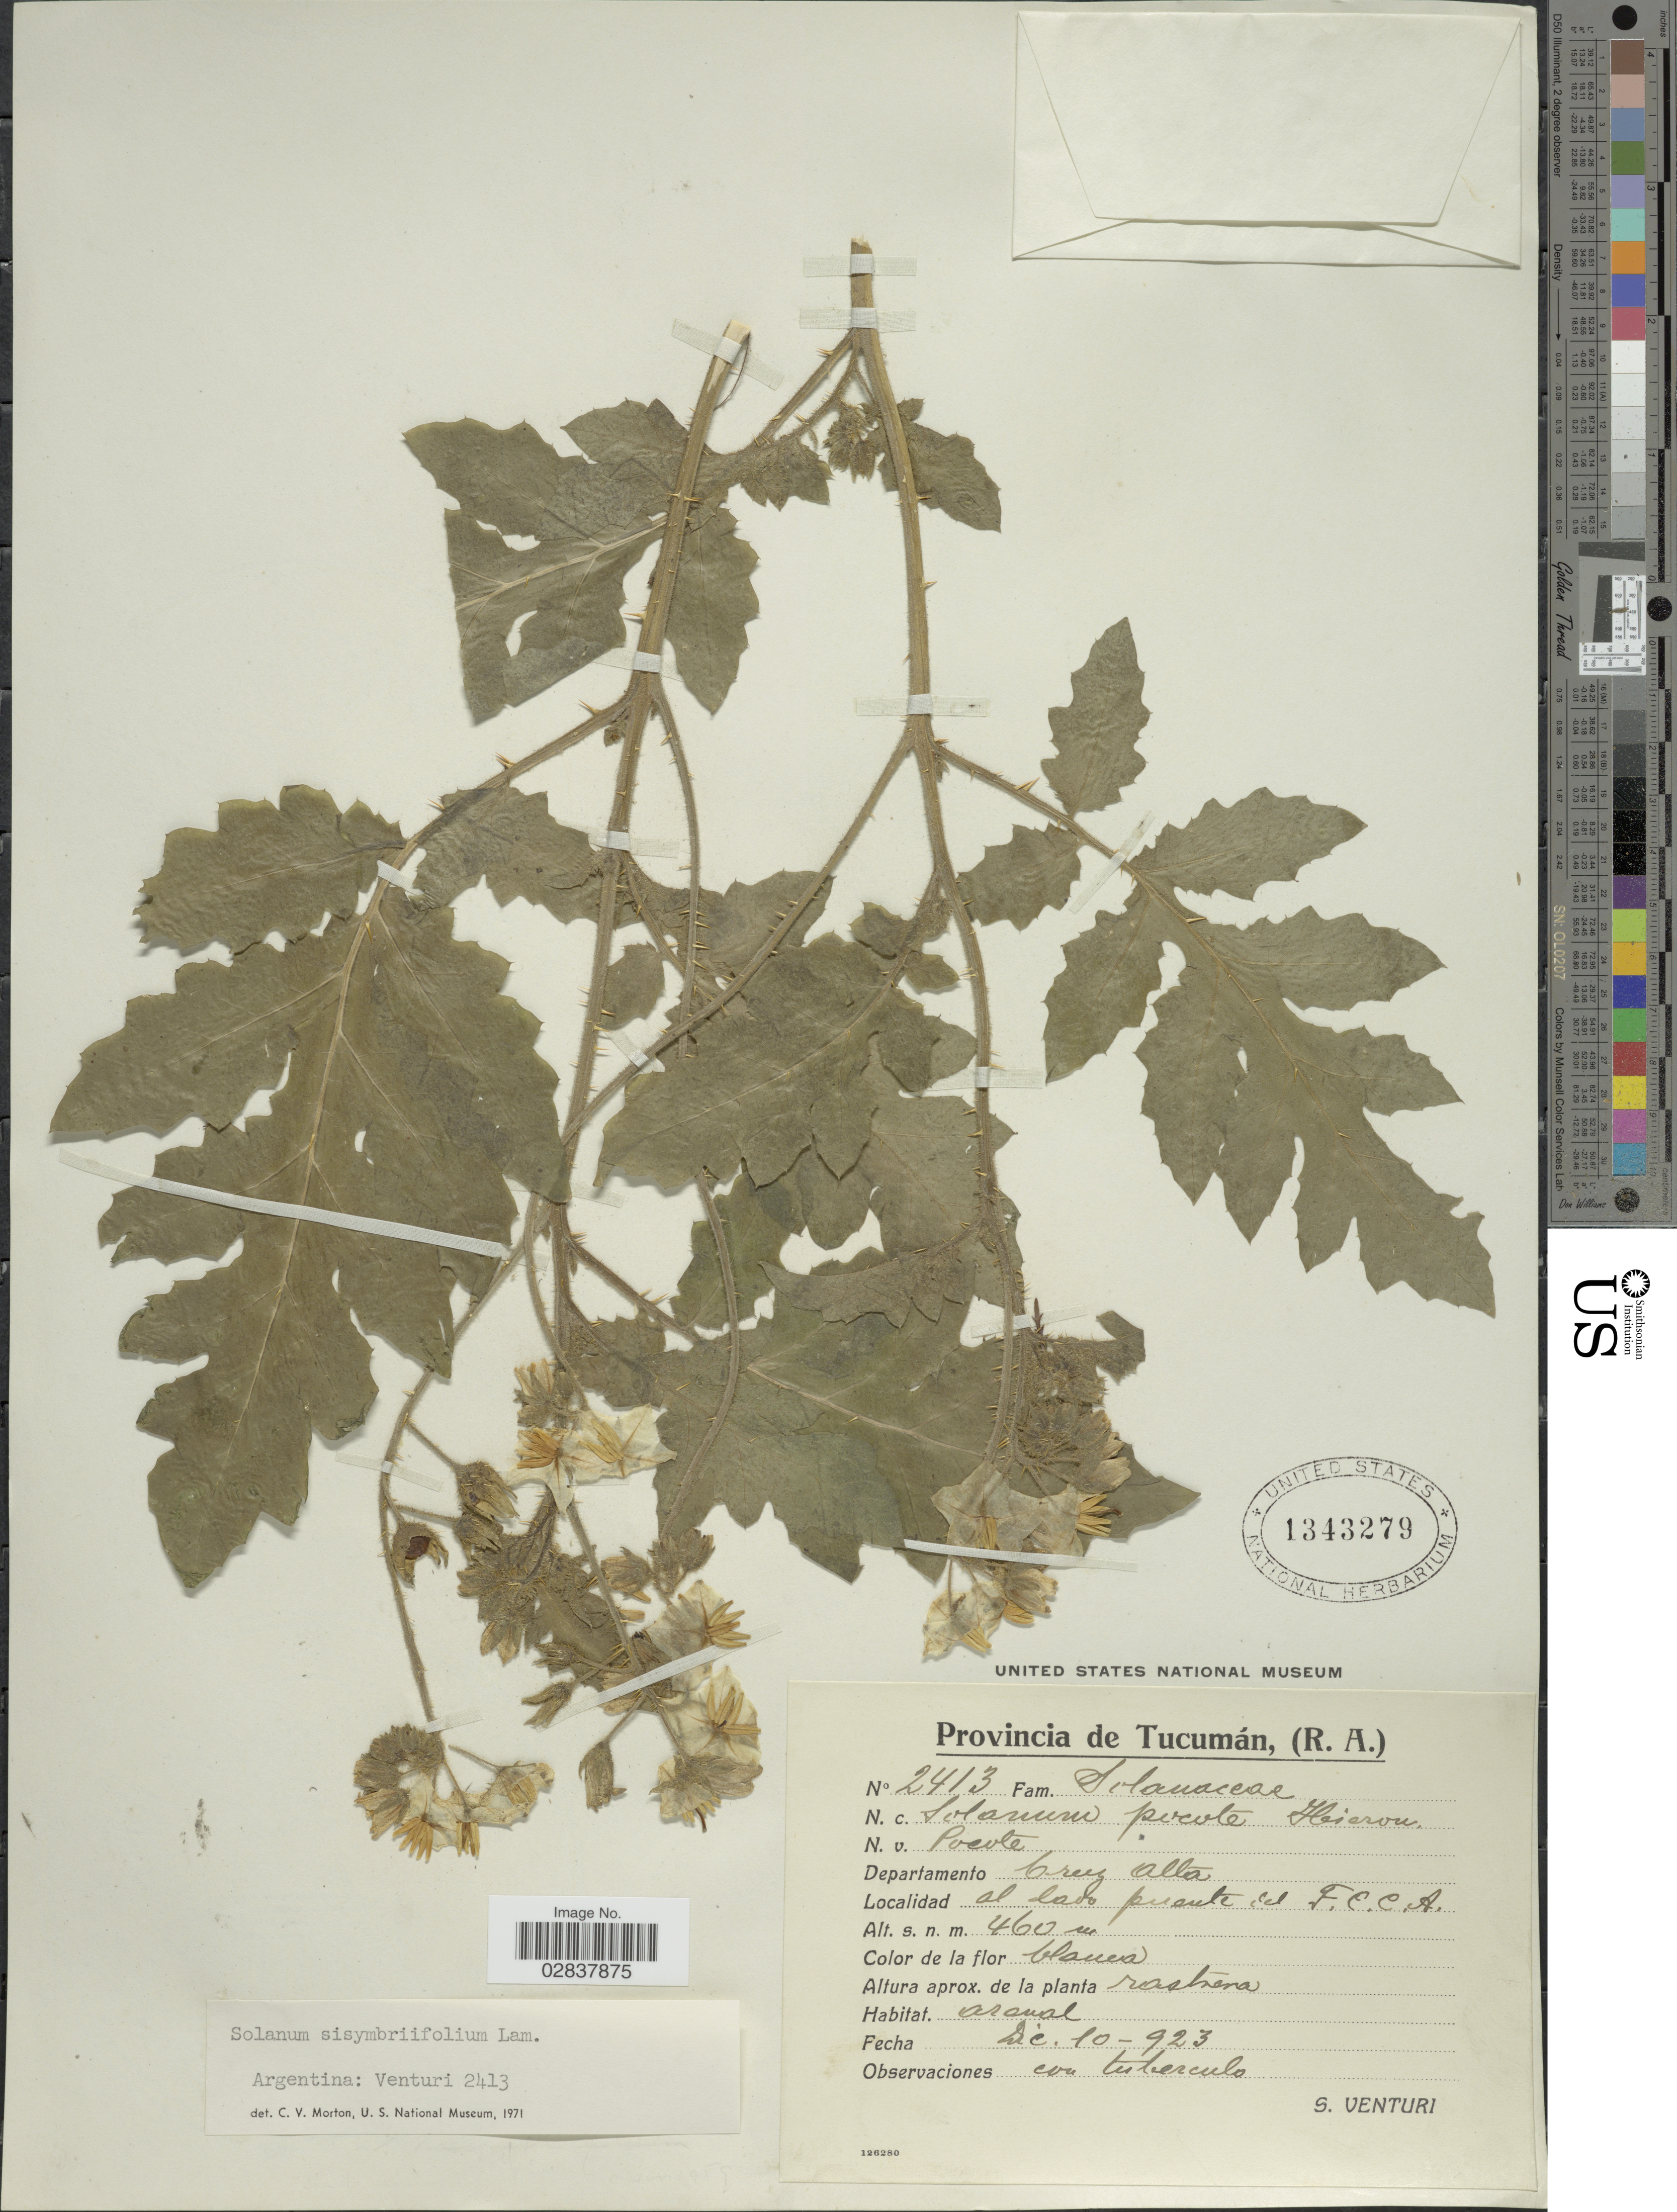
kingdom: Plantae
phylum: Tracheophyta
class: Magnoliopsida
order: Solanales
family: Solanaceae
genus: Solanum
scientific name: Solanum sisymbriifolium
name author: Lam.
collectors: S. Venturi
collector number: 2413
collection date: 1923-12-10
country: Argentina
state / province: Tucuman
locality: (R.A.) Departamento Cruz Alta, Al lado puente del F.C.C.A.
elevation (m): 460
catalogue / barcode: US 1343279